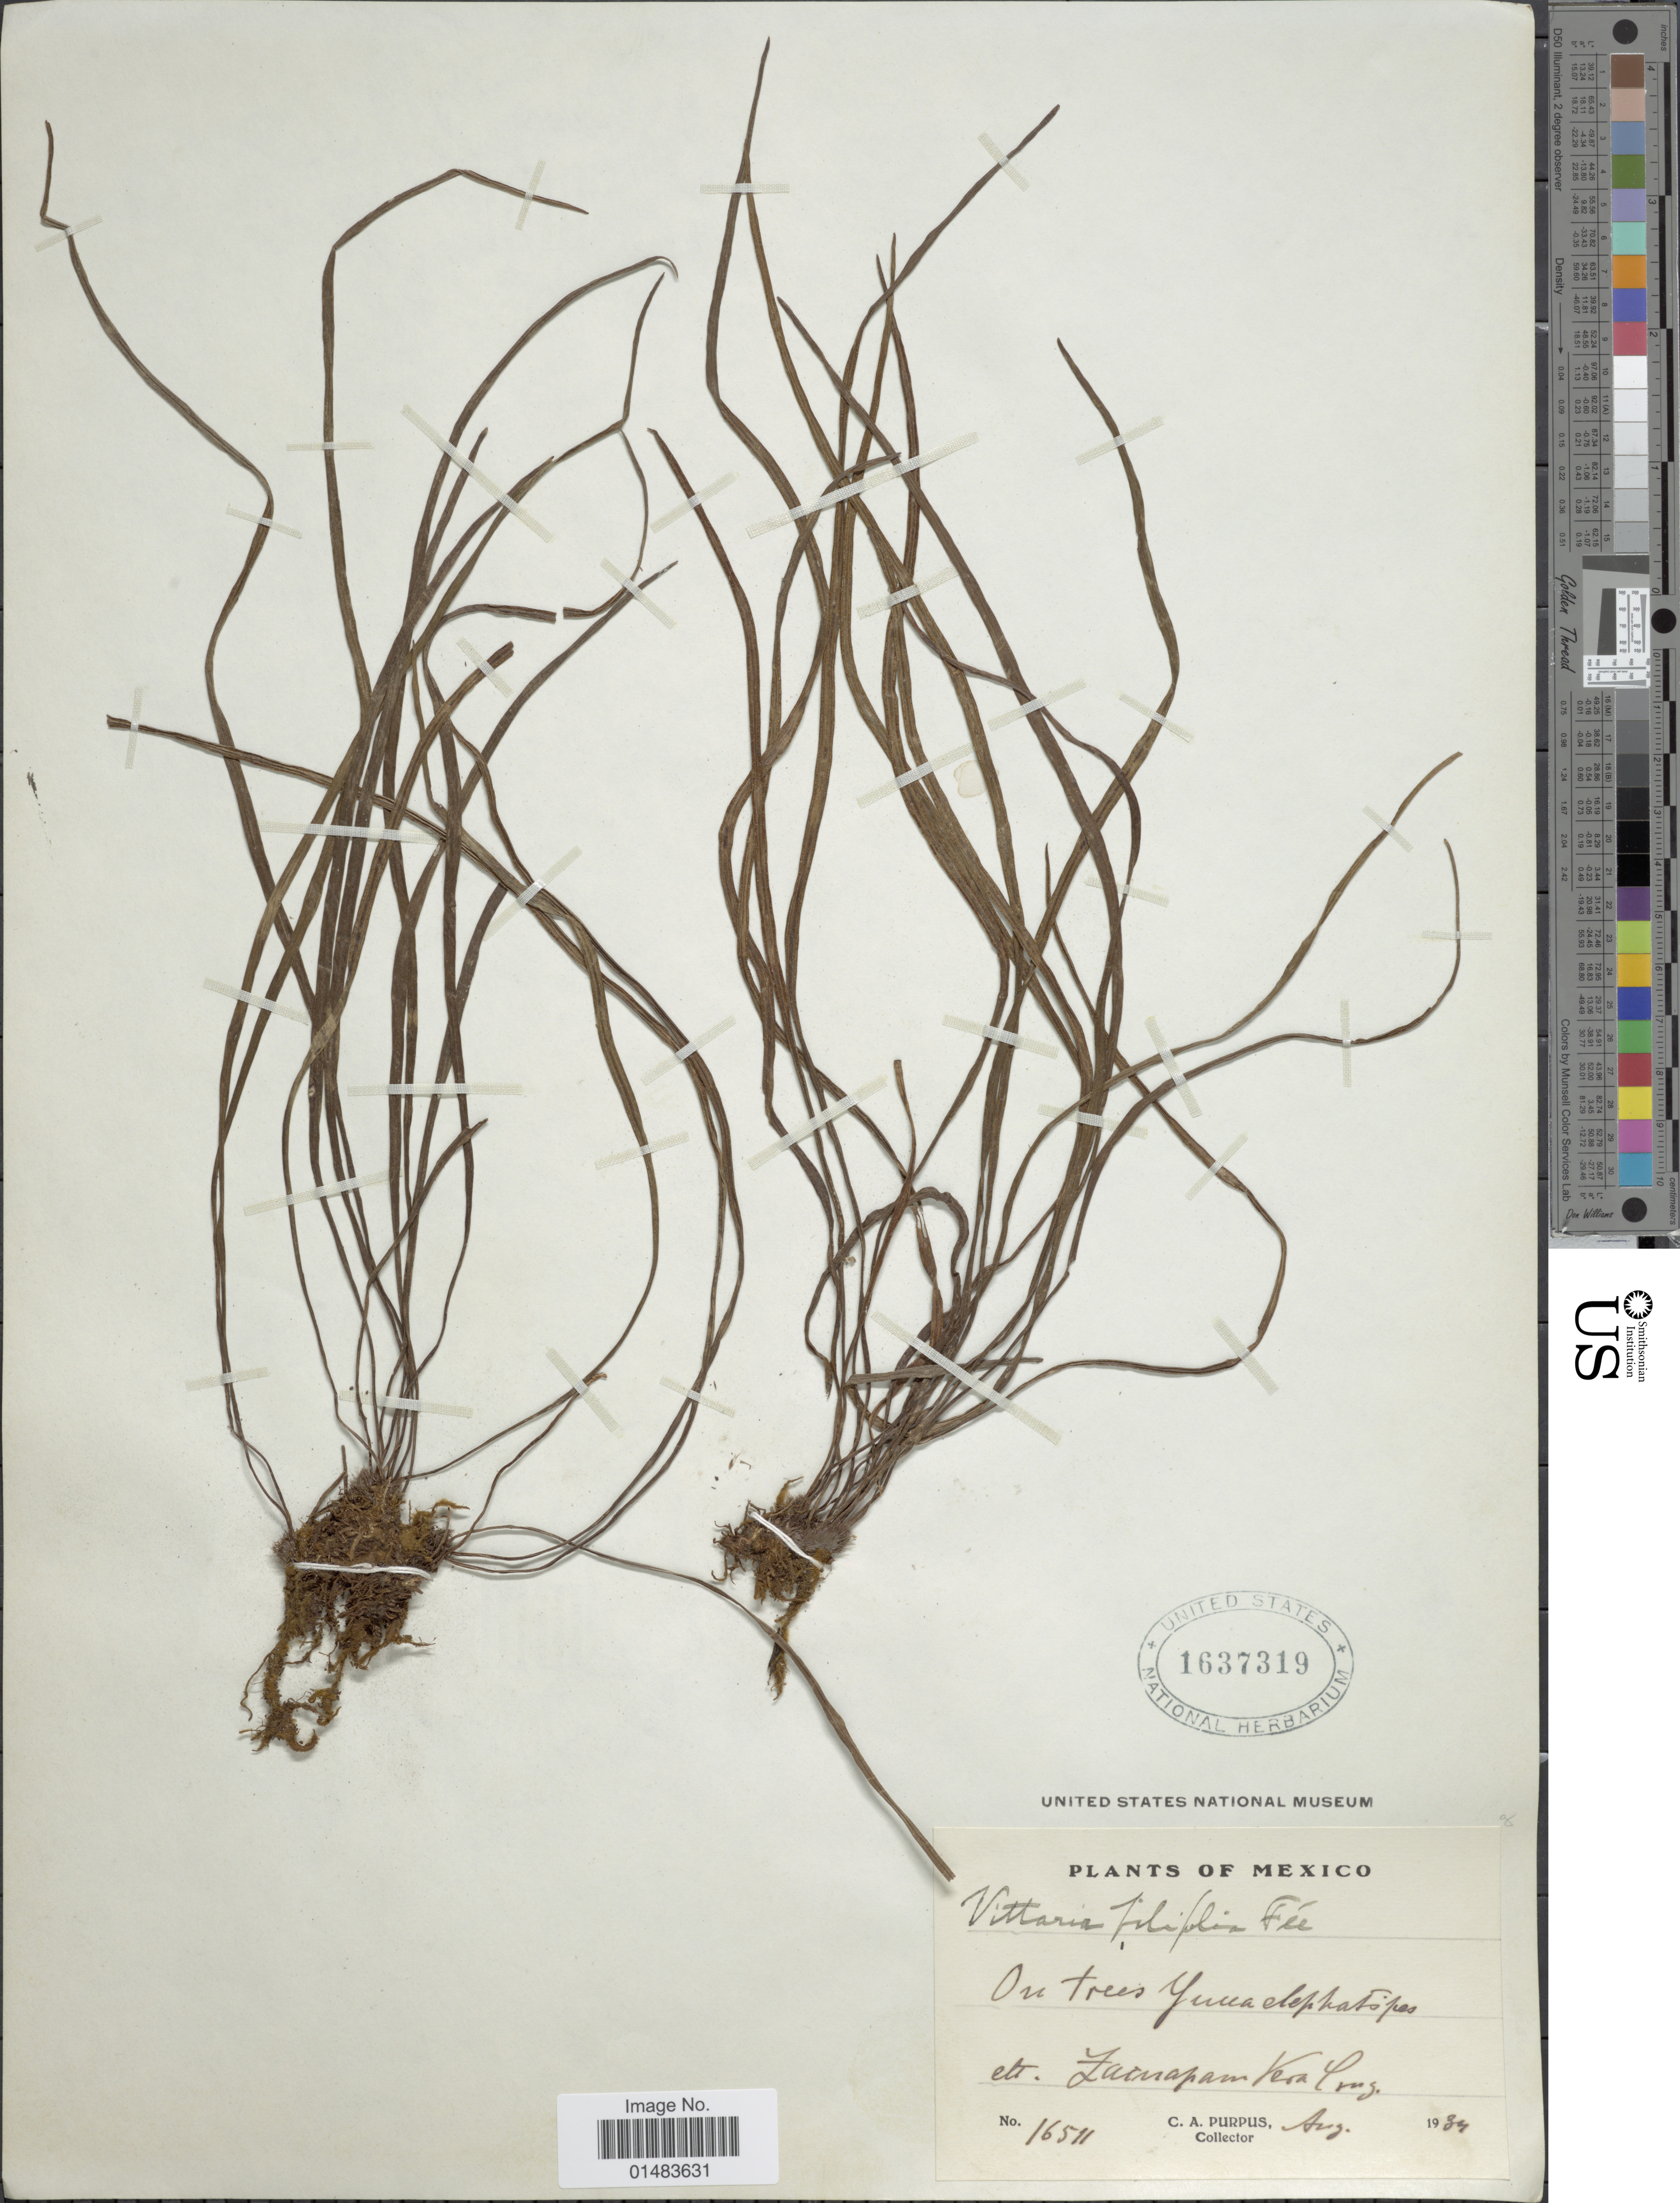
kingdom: Plantae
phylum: Tracheophyta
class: Polypodiopsida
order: Polypodiales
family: Pteridaceae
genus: Vittaria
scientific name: Vittaria graminifolia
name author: Kaulf.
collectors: C. A. Purpus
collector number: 16511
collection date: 1934-08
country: Mexico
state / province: Veracruz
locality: Zacuapan Vera Cruz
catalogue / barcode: US 1637319